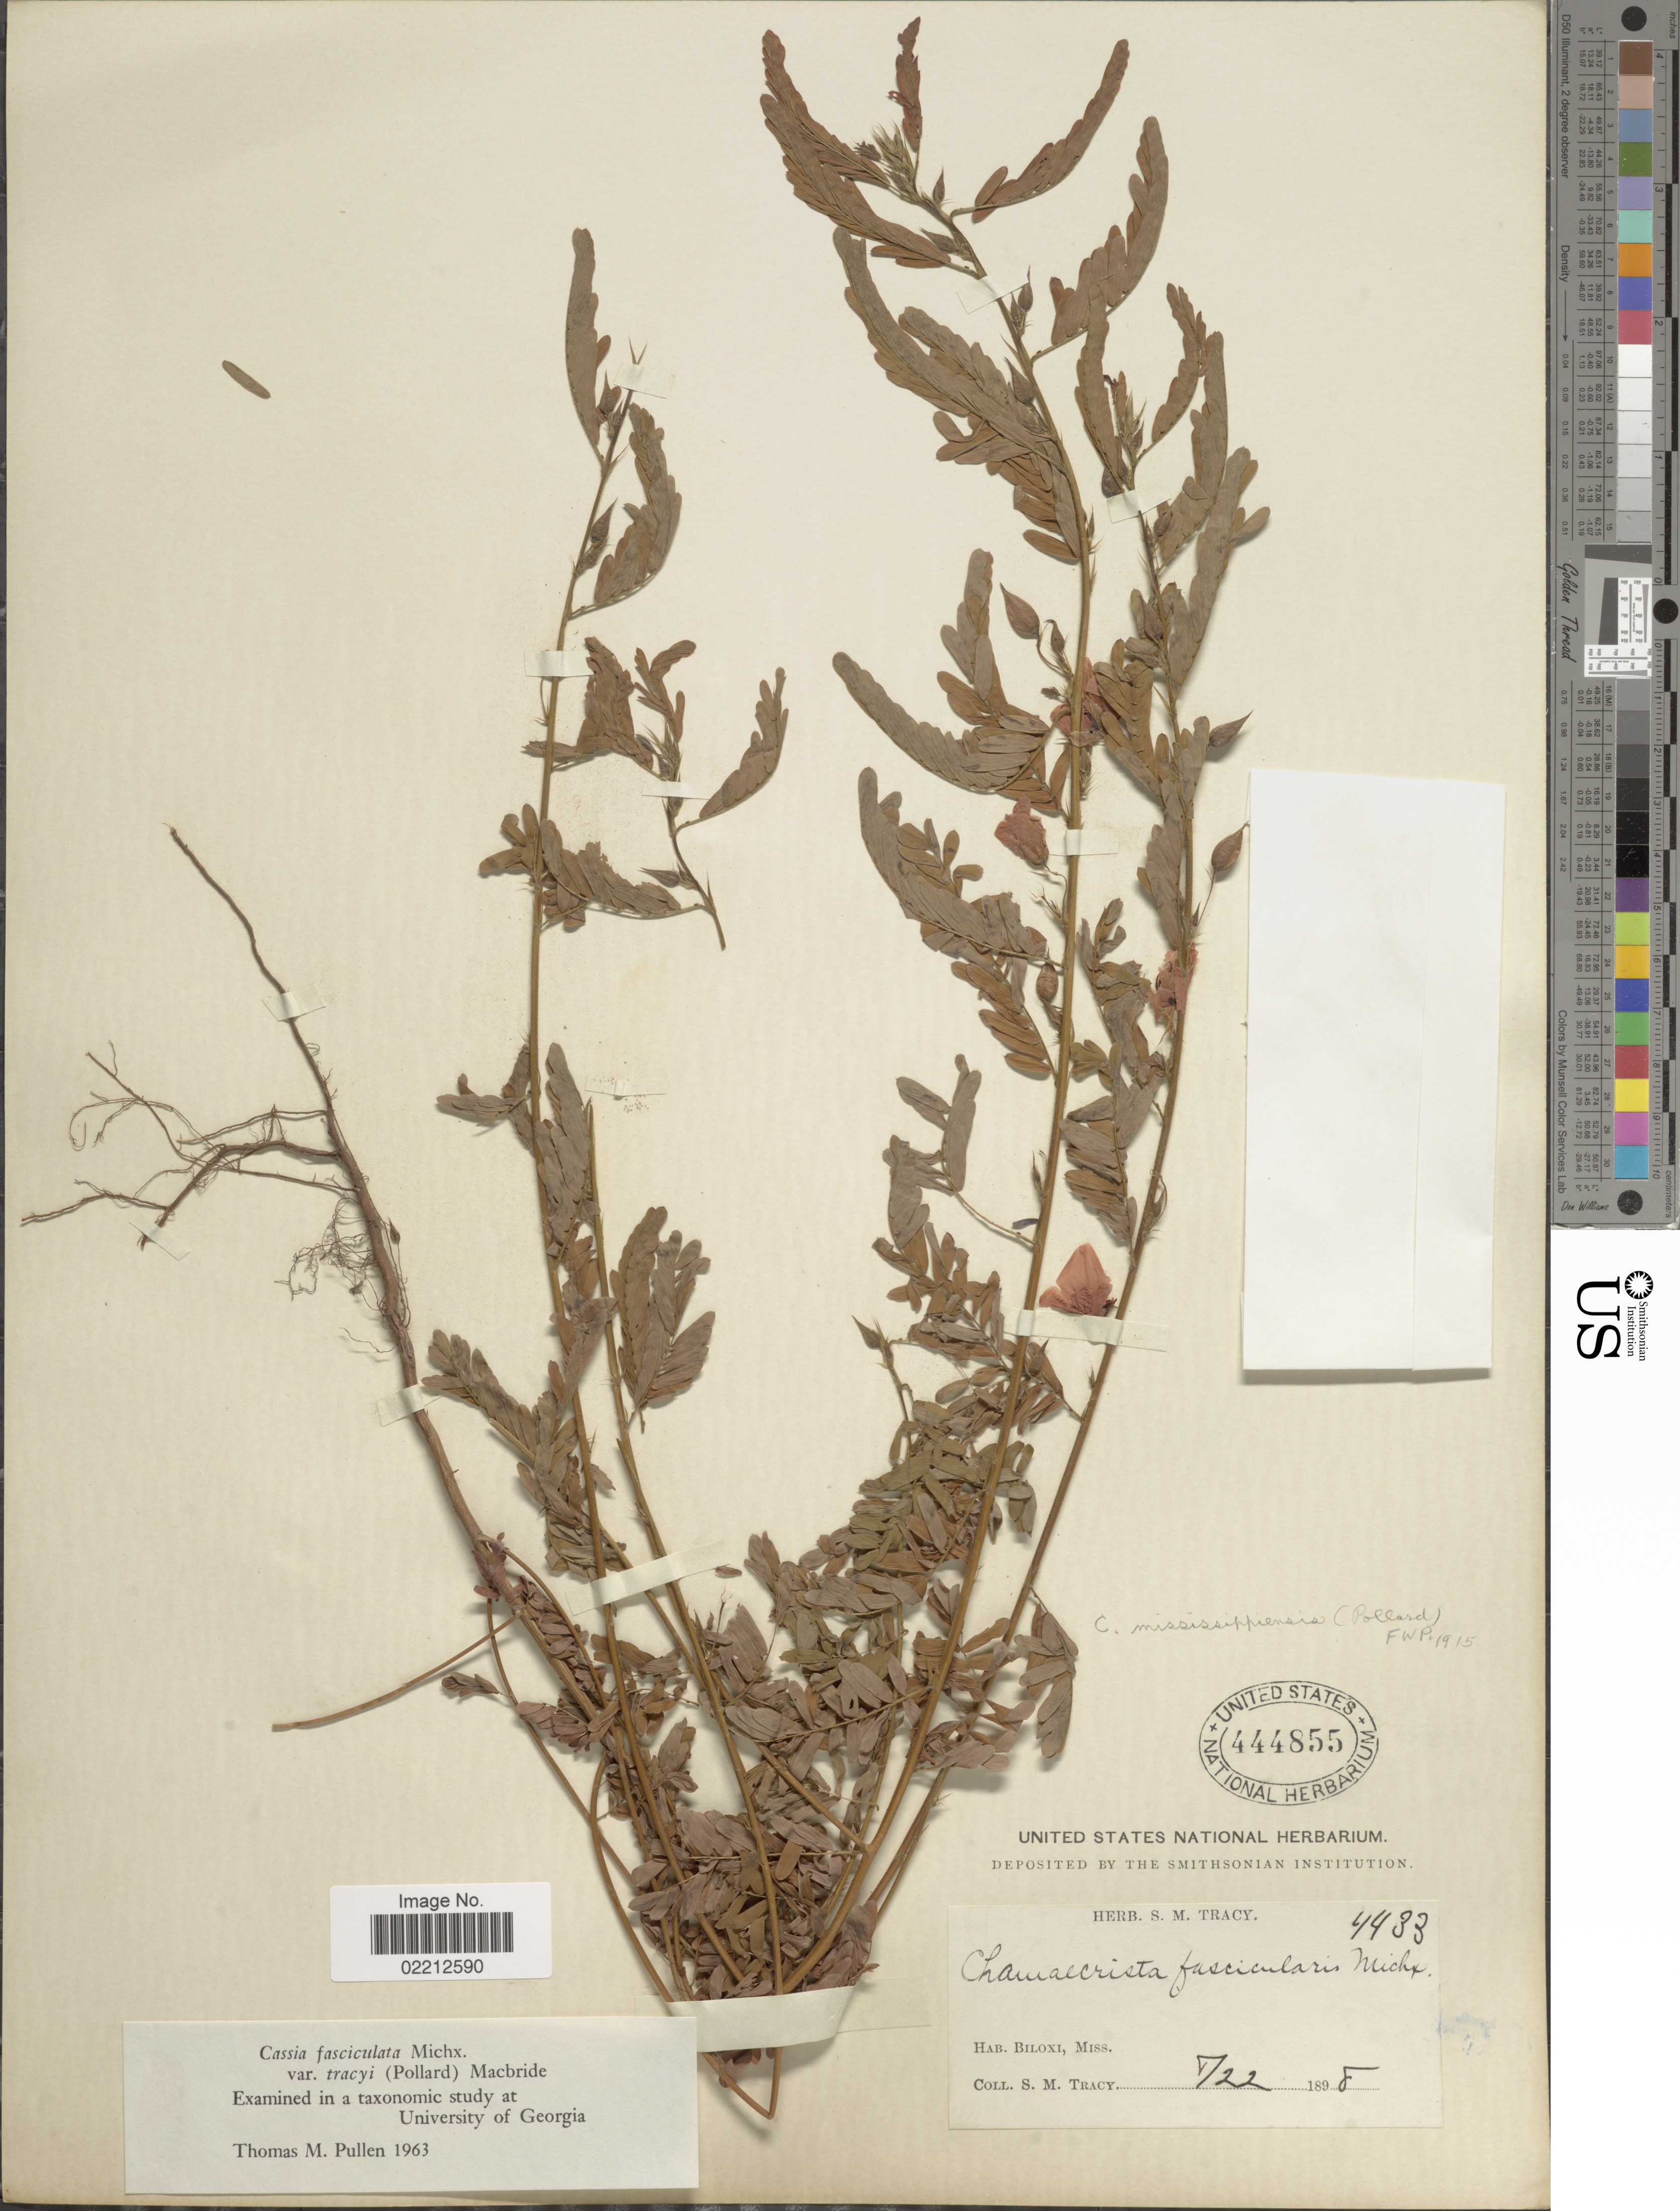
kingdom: Plantae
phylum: Tracheophyta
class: Magnoliopsida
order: Fabales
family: Fabaceae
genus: Chamaecrista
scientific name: Chamaecrista fasciculata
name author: (Michx.) Greene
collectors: S. M. Tracy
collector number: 4433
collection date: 1898-08-22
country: United States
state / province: Mississippi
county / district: Harrison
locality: Biloxi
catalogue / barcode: US 444855